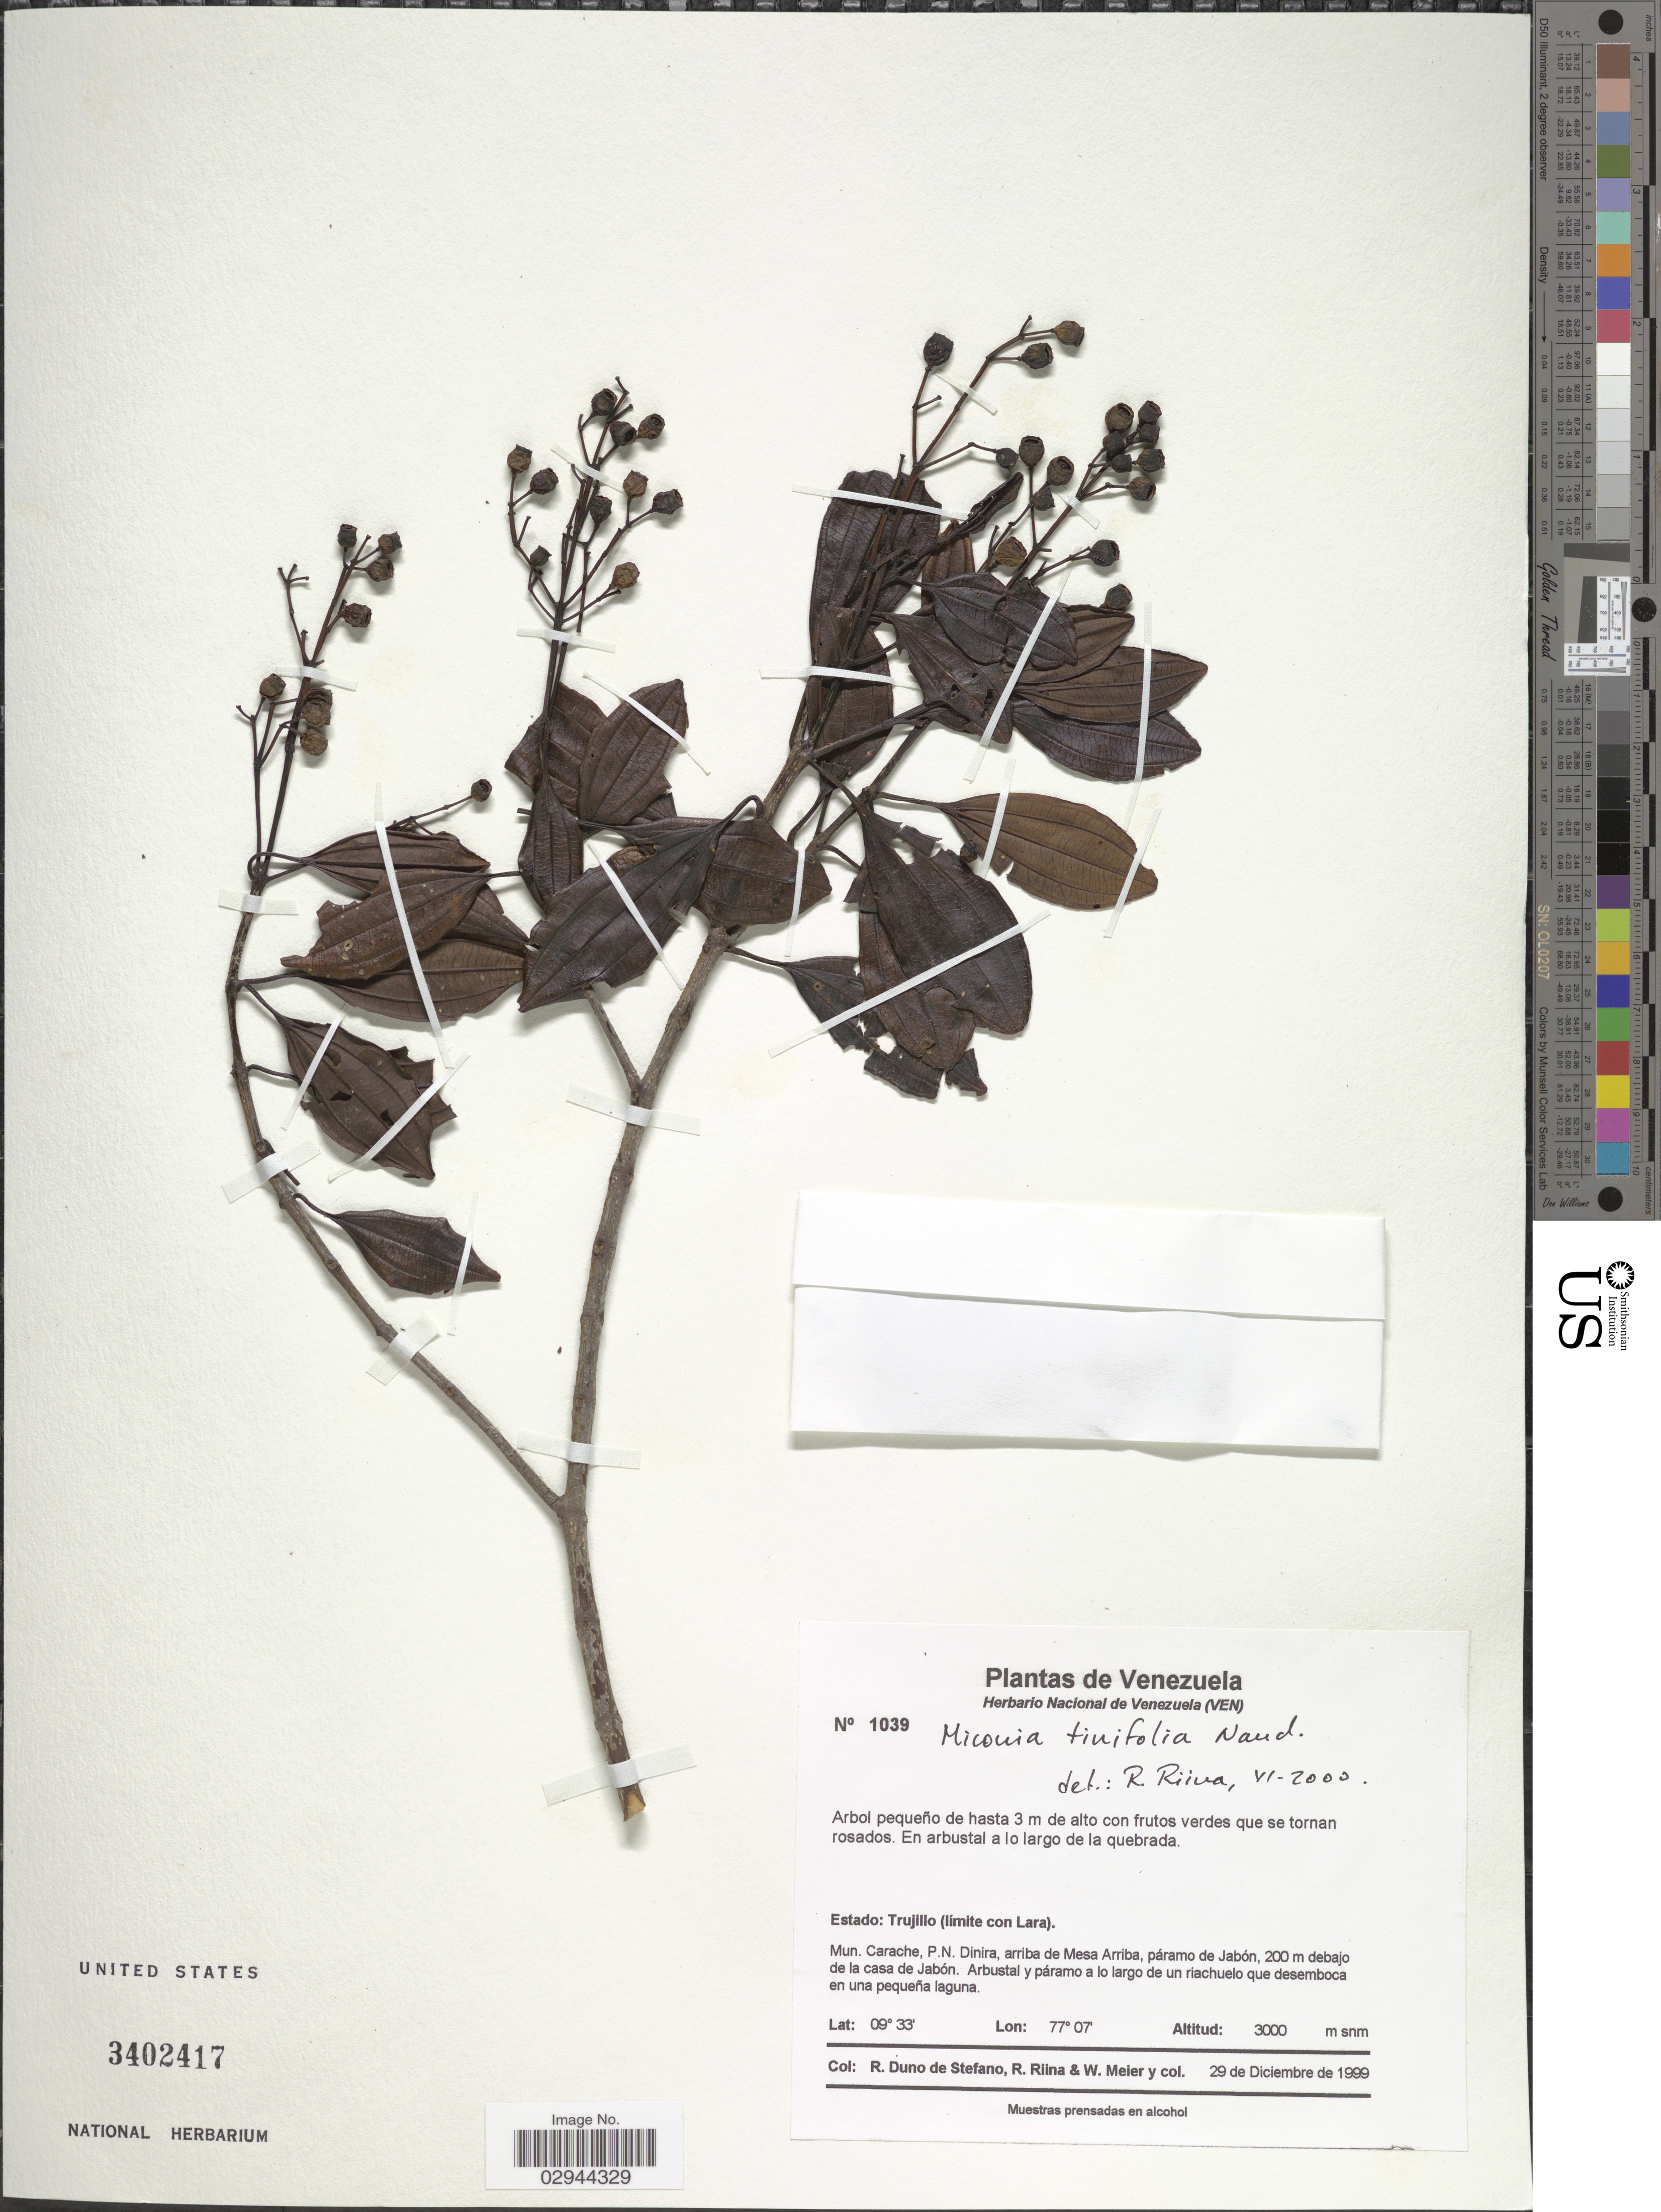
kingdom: Plantae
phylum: Tracheophyta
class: Magnoliopsida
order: Myrtales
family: Melastomataceae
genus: Miconia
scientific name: Miconia tinifolia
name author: Naudin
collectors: R. Duno de Stefano, R. Riina & W. Meier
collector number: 1039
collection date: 1999-12-29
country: Venezuela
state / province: Trujillo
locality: Estado: Trujillo (límite con Lara). Mun. Carache, P.N. Dinira, arriba de Mesa Arriba, páramo de Jabón, 200 m debajo de la casa de Jabón.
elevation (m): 3000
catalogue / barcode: US 3402417